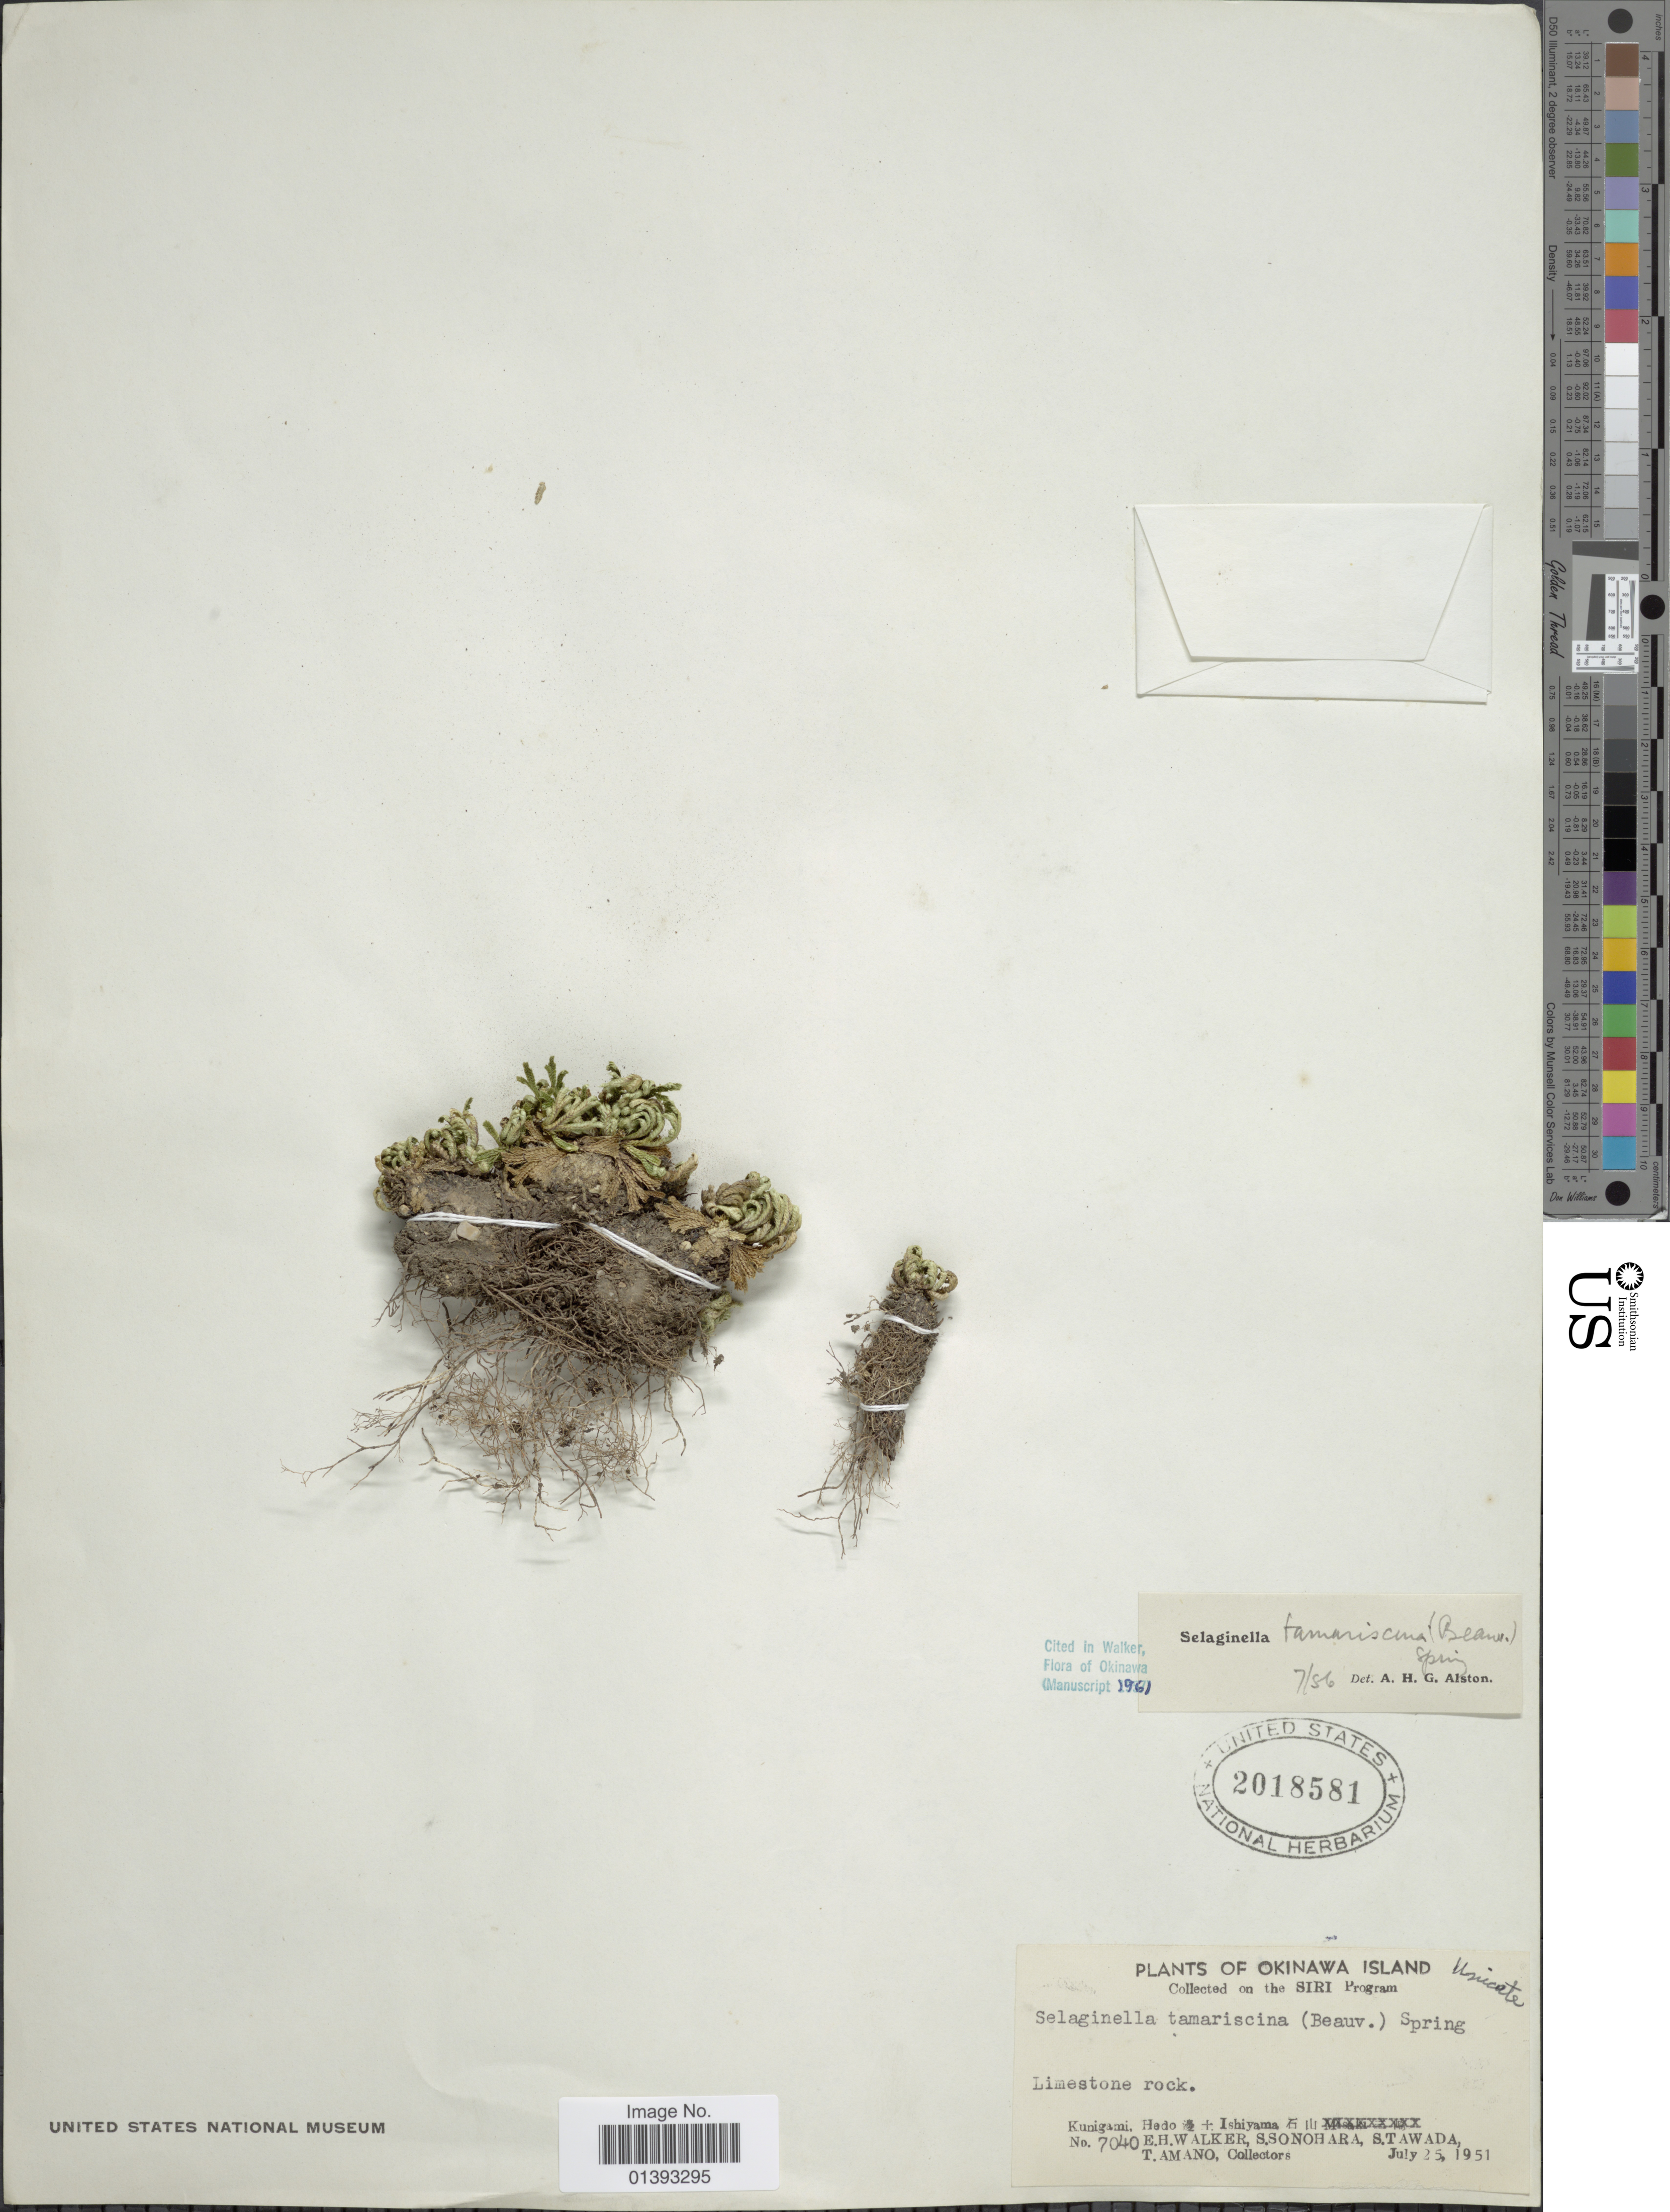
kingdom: Plantae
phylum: Tracheophyta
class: Lycopodiopsida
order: Selaginellales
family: Selaginellaceae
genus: Selaginella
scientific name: Selaginella tamariscina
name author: (P. Beauv.) Spring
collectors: E. H. Walker, S. Sonohara, S. Tawada & T. Amano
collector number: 7040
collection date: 1951-07-25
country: Japan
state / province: Okinawa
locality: Okinawa Islands, Limestone rock, Kunigami Hedo + Ishiyama.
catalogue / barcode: US 2018581